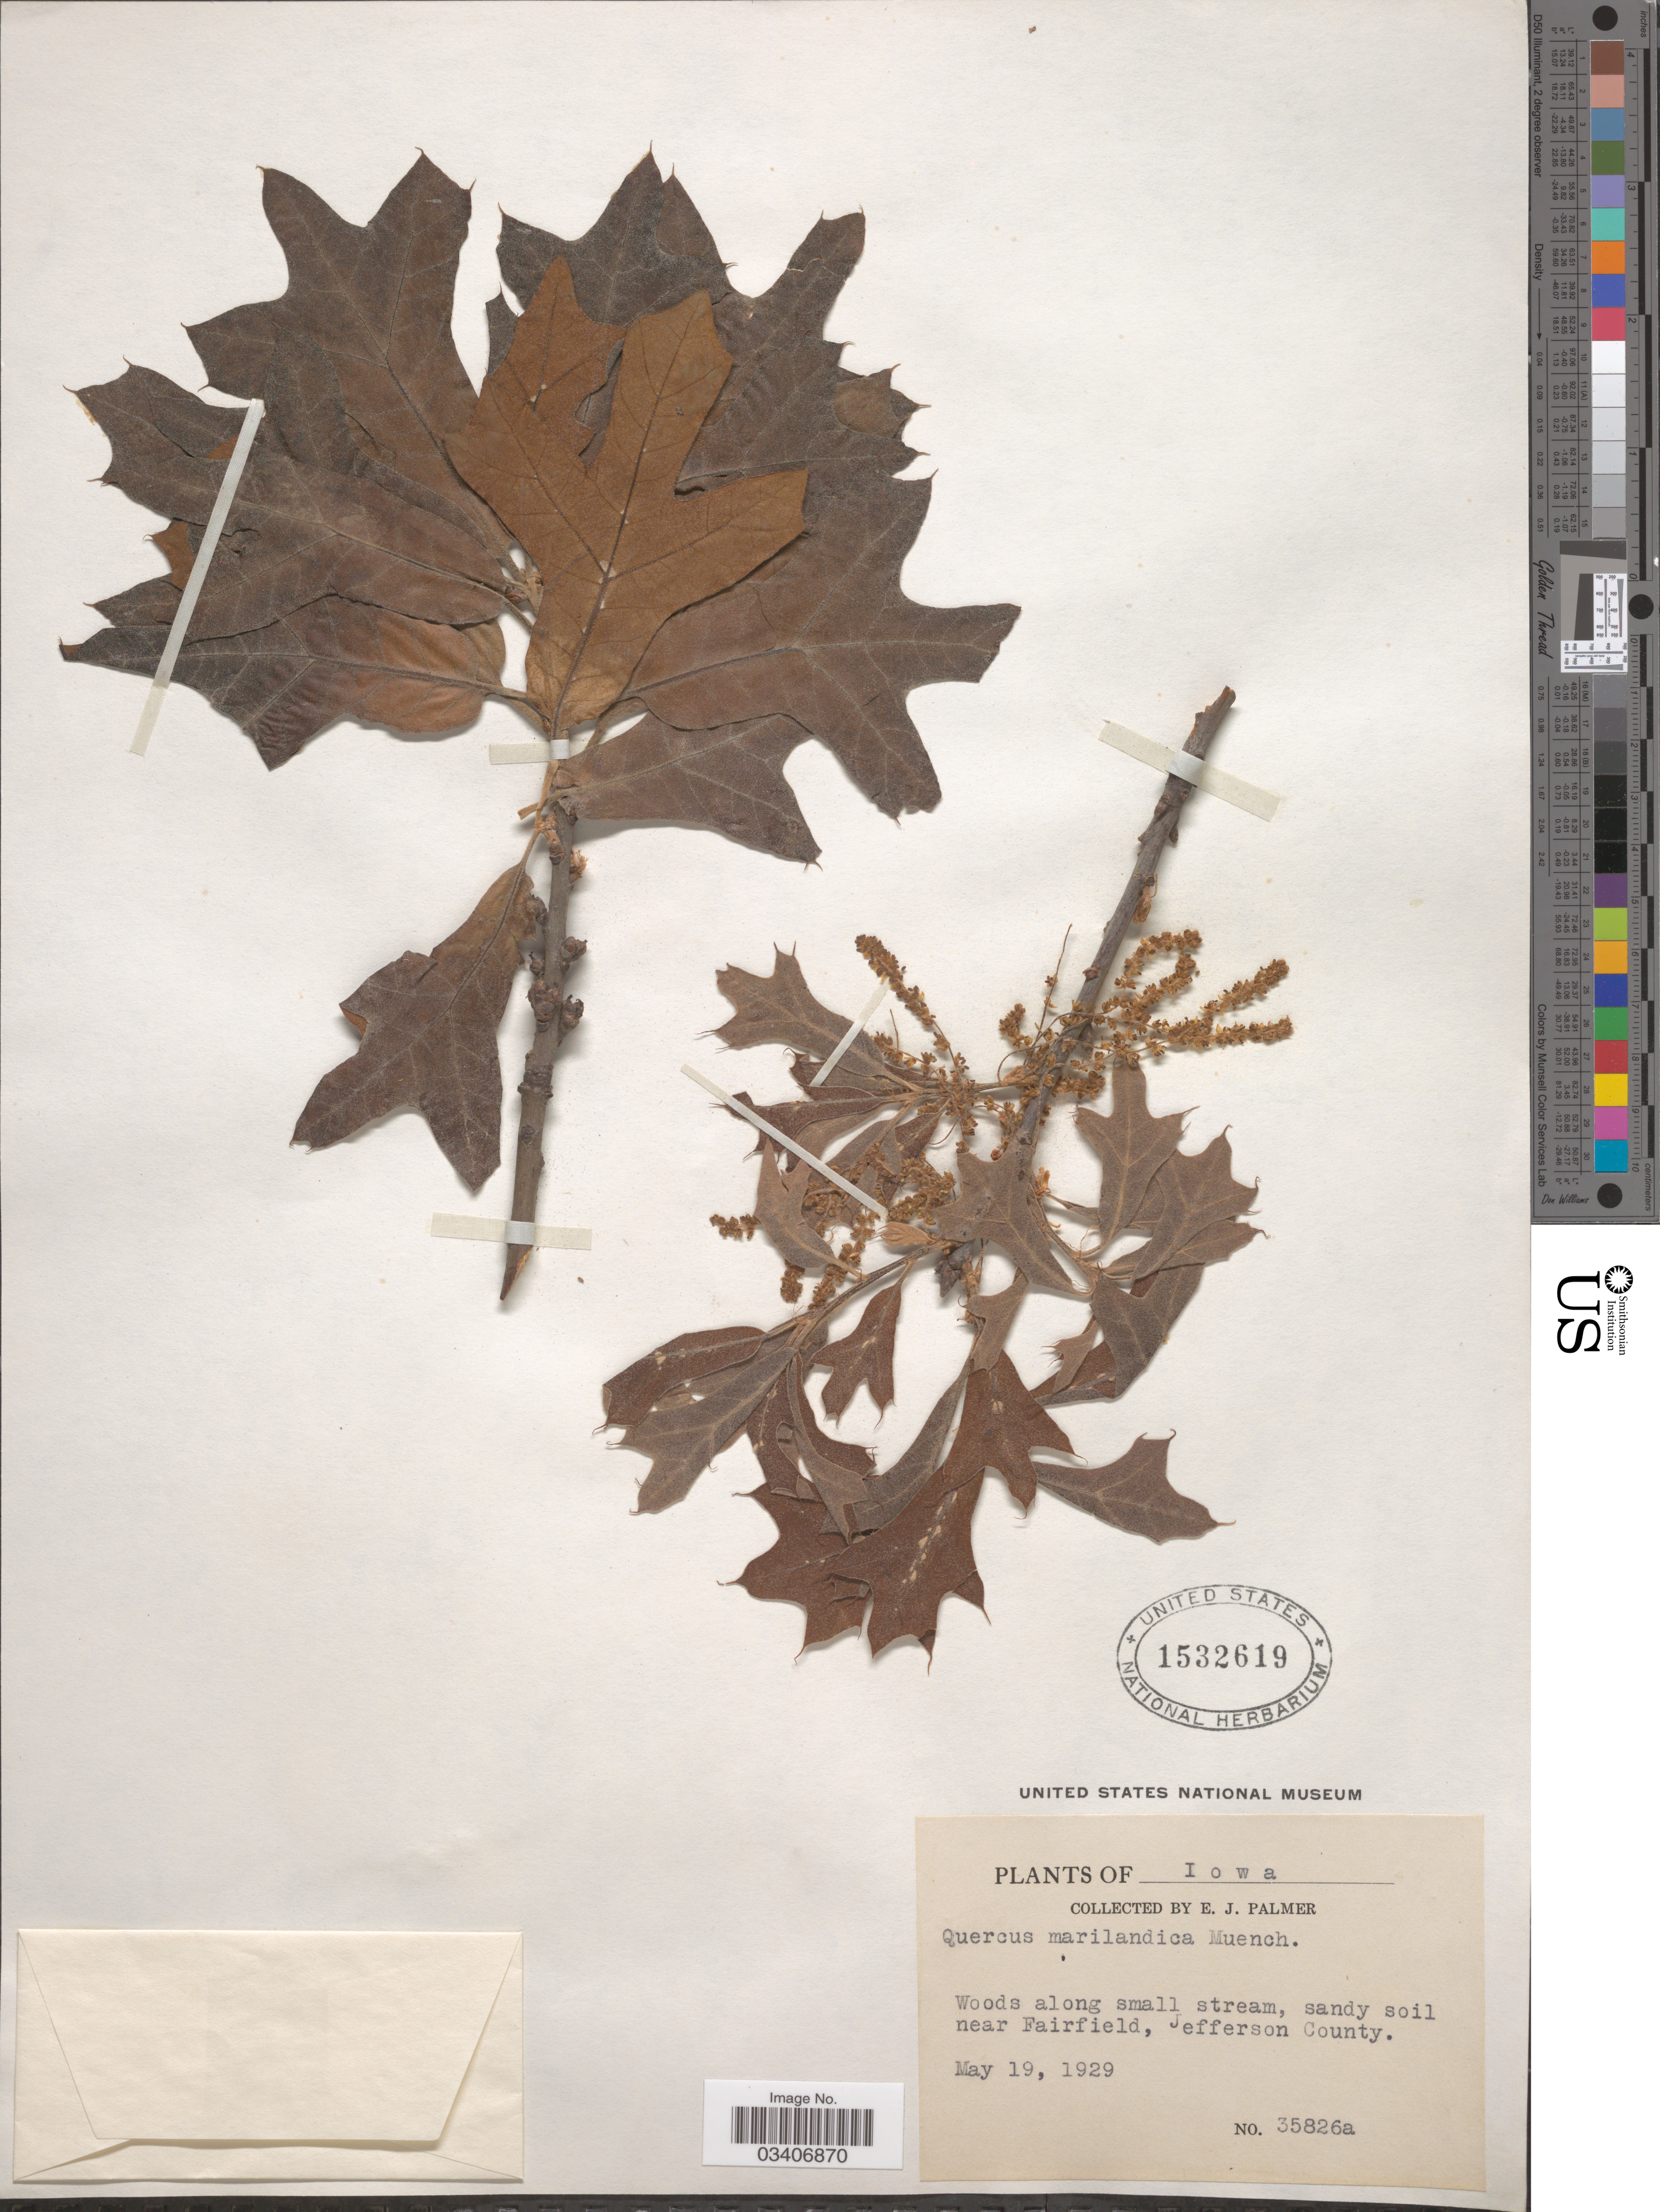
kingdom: Plantae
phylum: Tracheophyta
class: Magnoliopsida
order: Fagales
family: Fagaceae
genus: Quercus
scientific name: Quercus marilandica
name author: (L.) Münchh.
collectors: E. J. Palmer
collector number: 35826a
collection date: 1929-05-19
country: United States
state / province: Iowa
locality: Sandy soil near Fairfield, Jefferson County.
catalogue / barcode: US 1532619